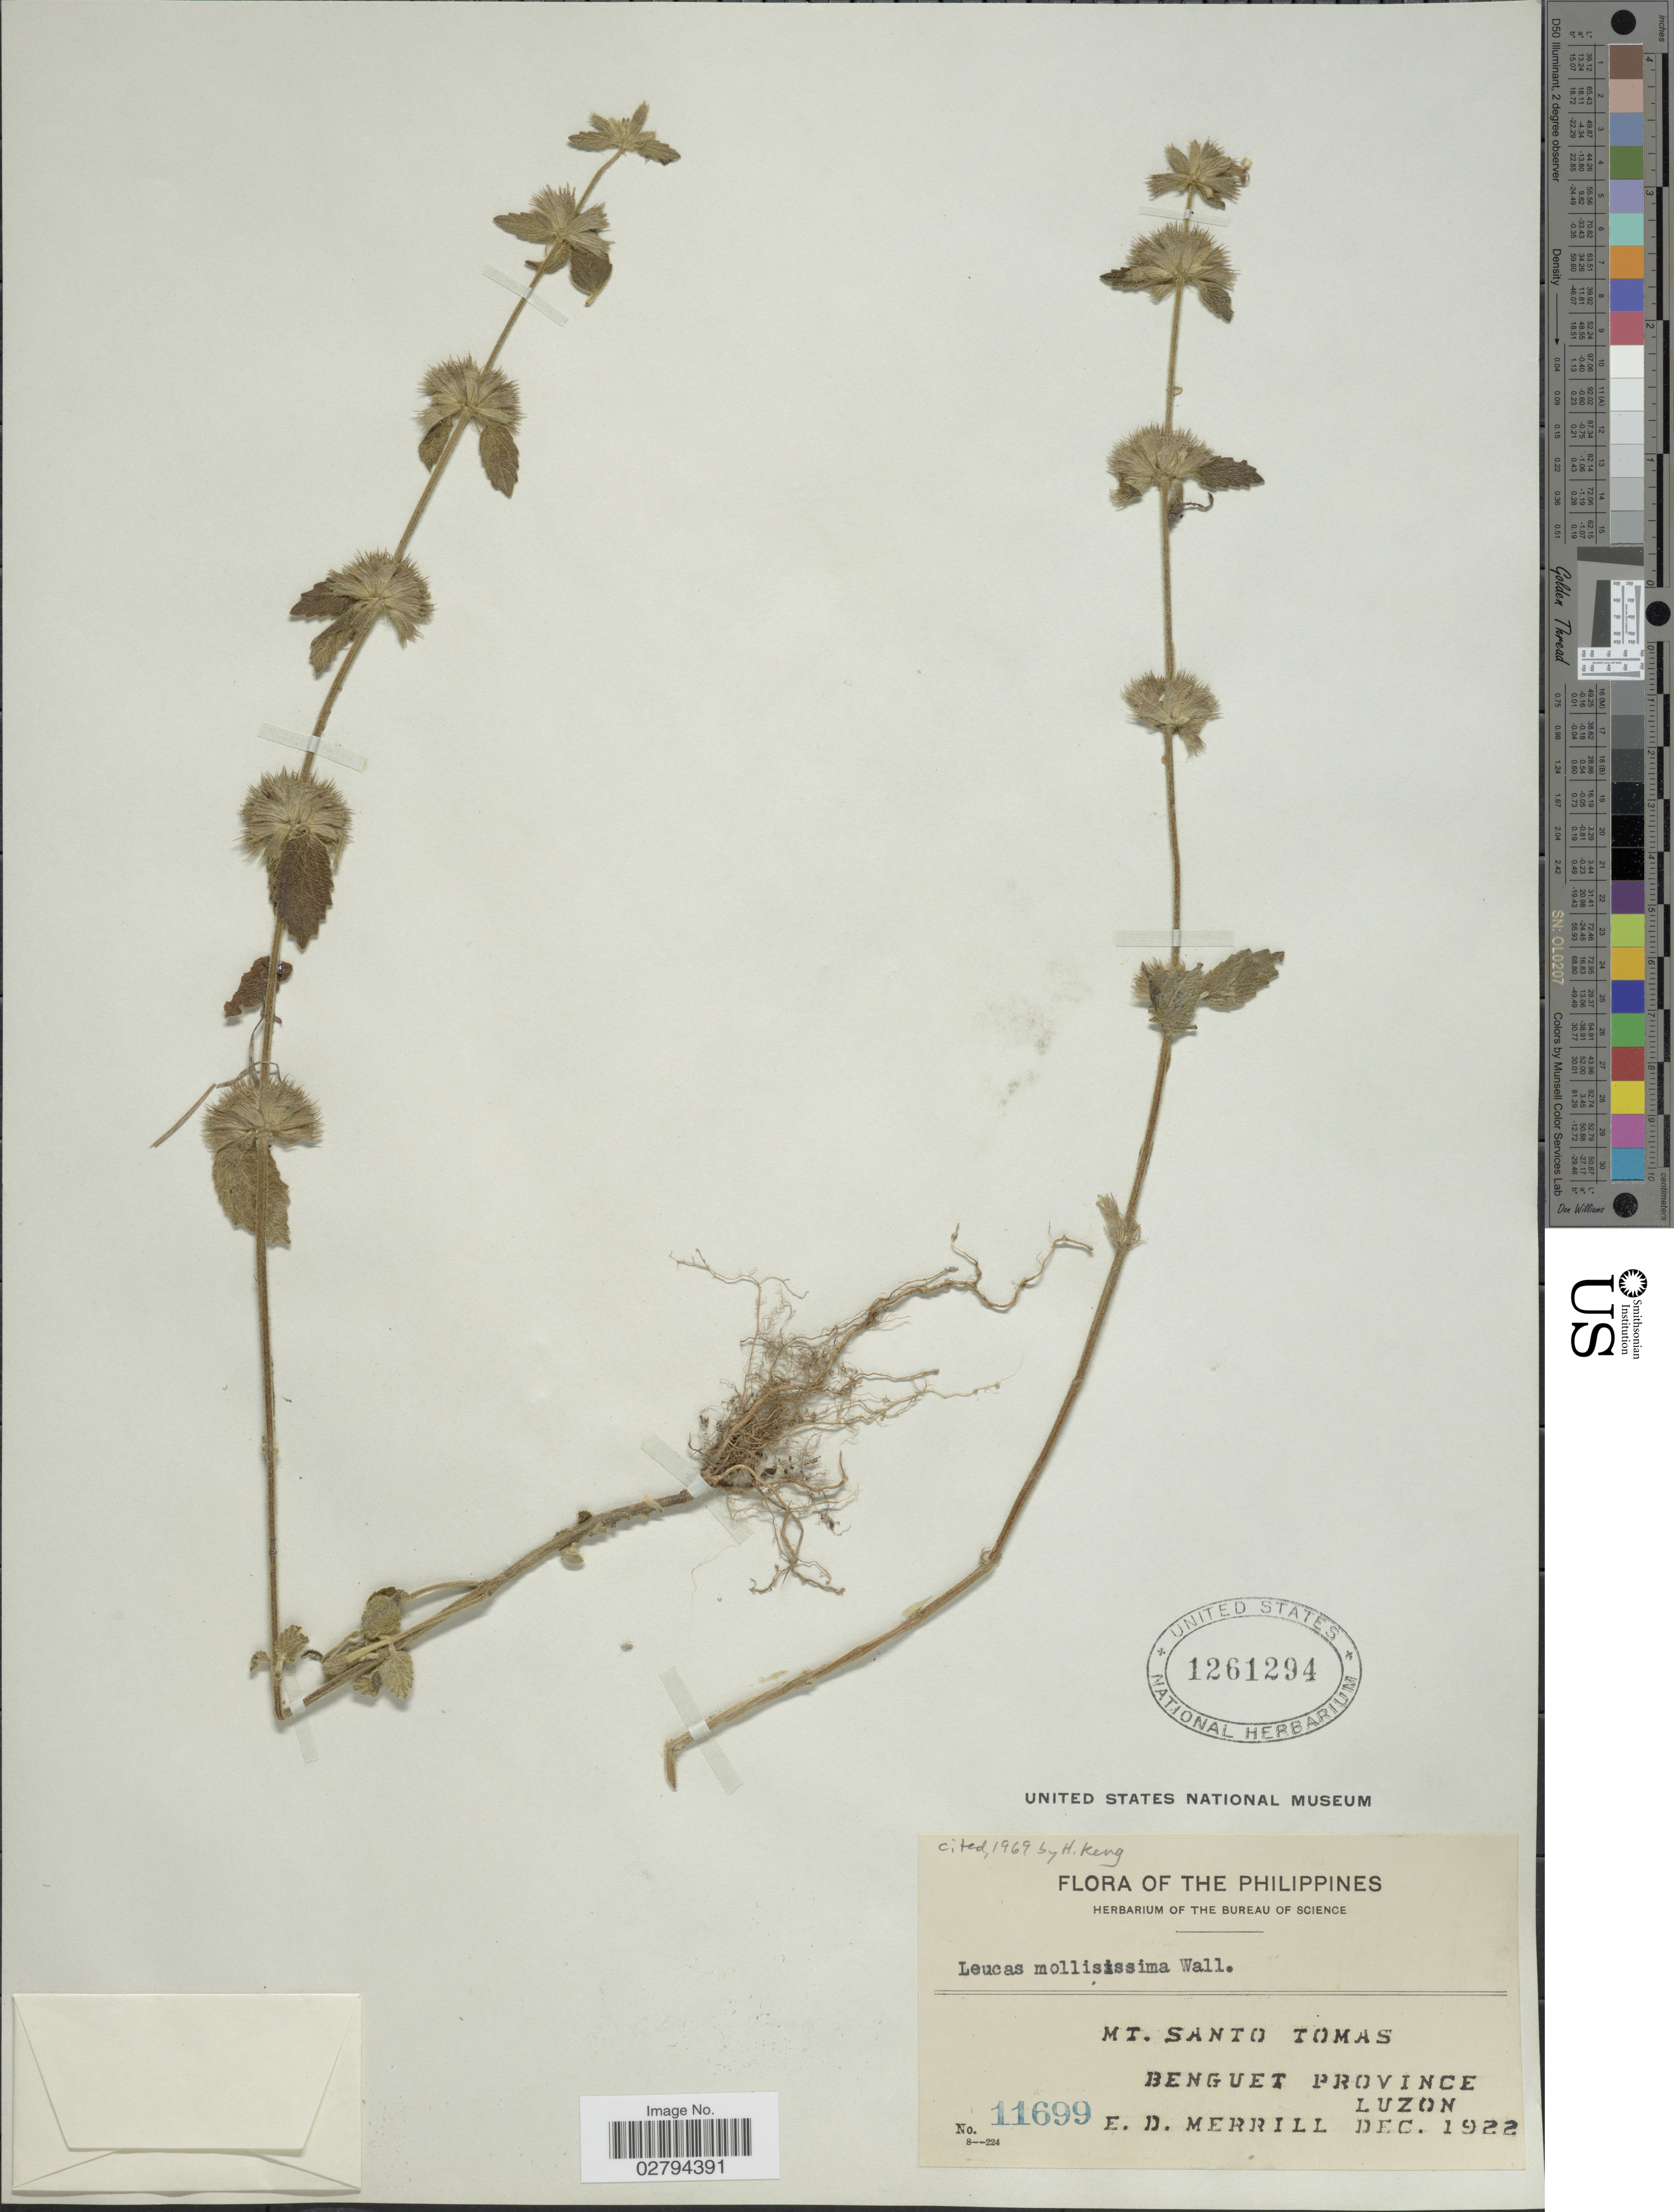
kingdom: Plantae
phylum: Tracheophyta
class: Magnoliopsida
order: Lamiales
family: Lamiaceae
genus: Leucas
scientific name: Leucas mollissima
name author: Gürke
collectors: E. D. Merrill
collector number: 11699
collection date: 1922-12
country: Philippines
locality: Mt. Santo Tomas. Benguet Province Luzon.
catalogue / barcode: US 1261294